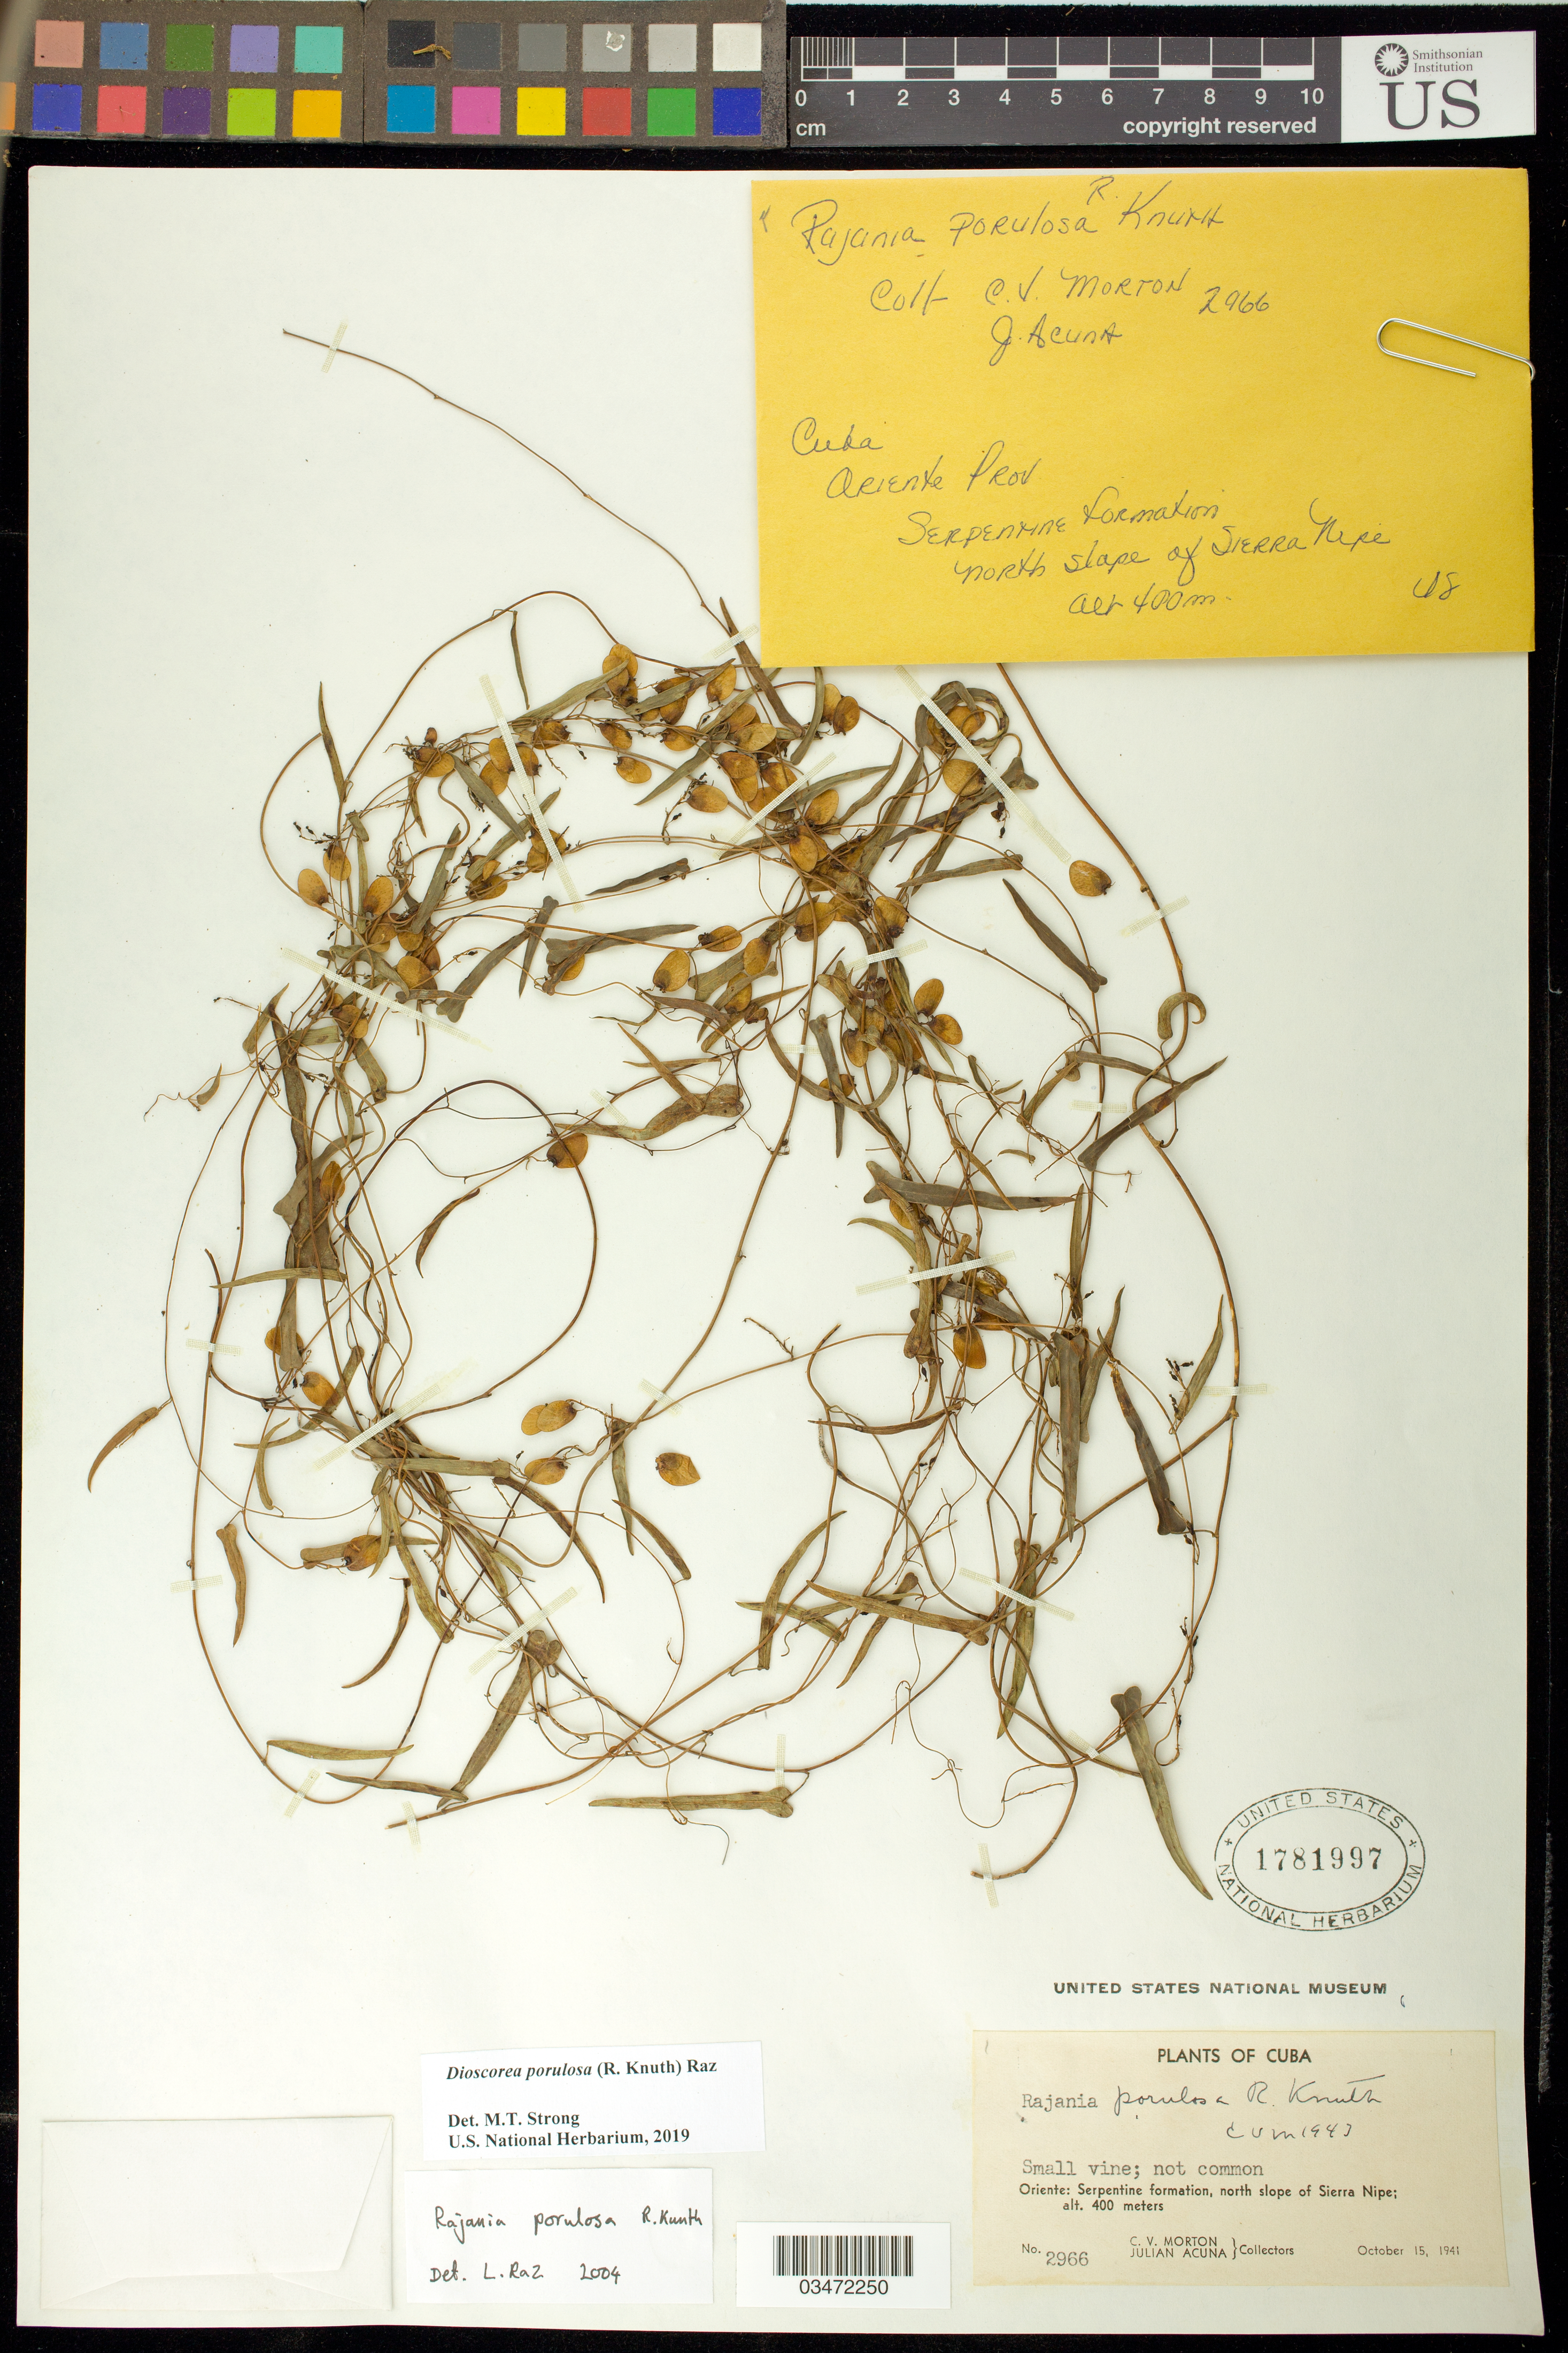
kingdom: Plantae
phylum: Tracheophyta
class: Liliopsida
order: Dioscoreales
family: Dioscoreaceae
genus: Dioscorea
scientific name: Dioscorea porulosa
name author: (R. Knuth) Raz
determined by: Strong, M. T., (US), Smithsonian Institution - National Museum of Natural History (UNITED STATES)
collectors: C. V. Morton & J. B. Acuña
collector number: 2966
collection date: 1941-10-15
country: Cuba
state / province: Holguín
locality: Oriente: Sierra Nipe, N slope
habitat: Serpentine formation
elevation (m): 400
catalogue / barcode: US 1781997